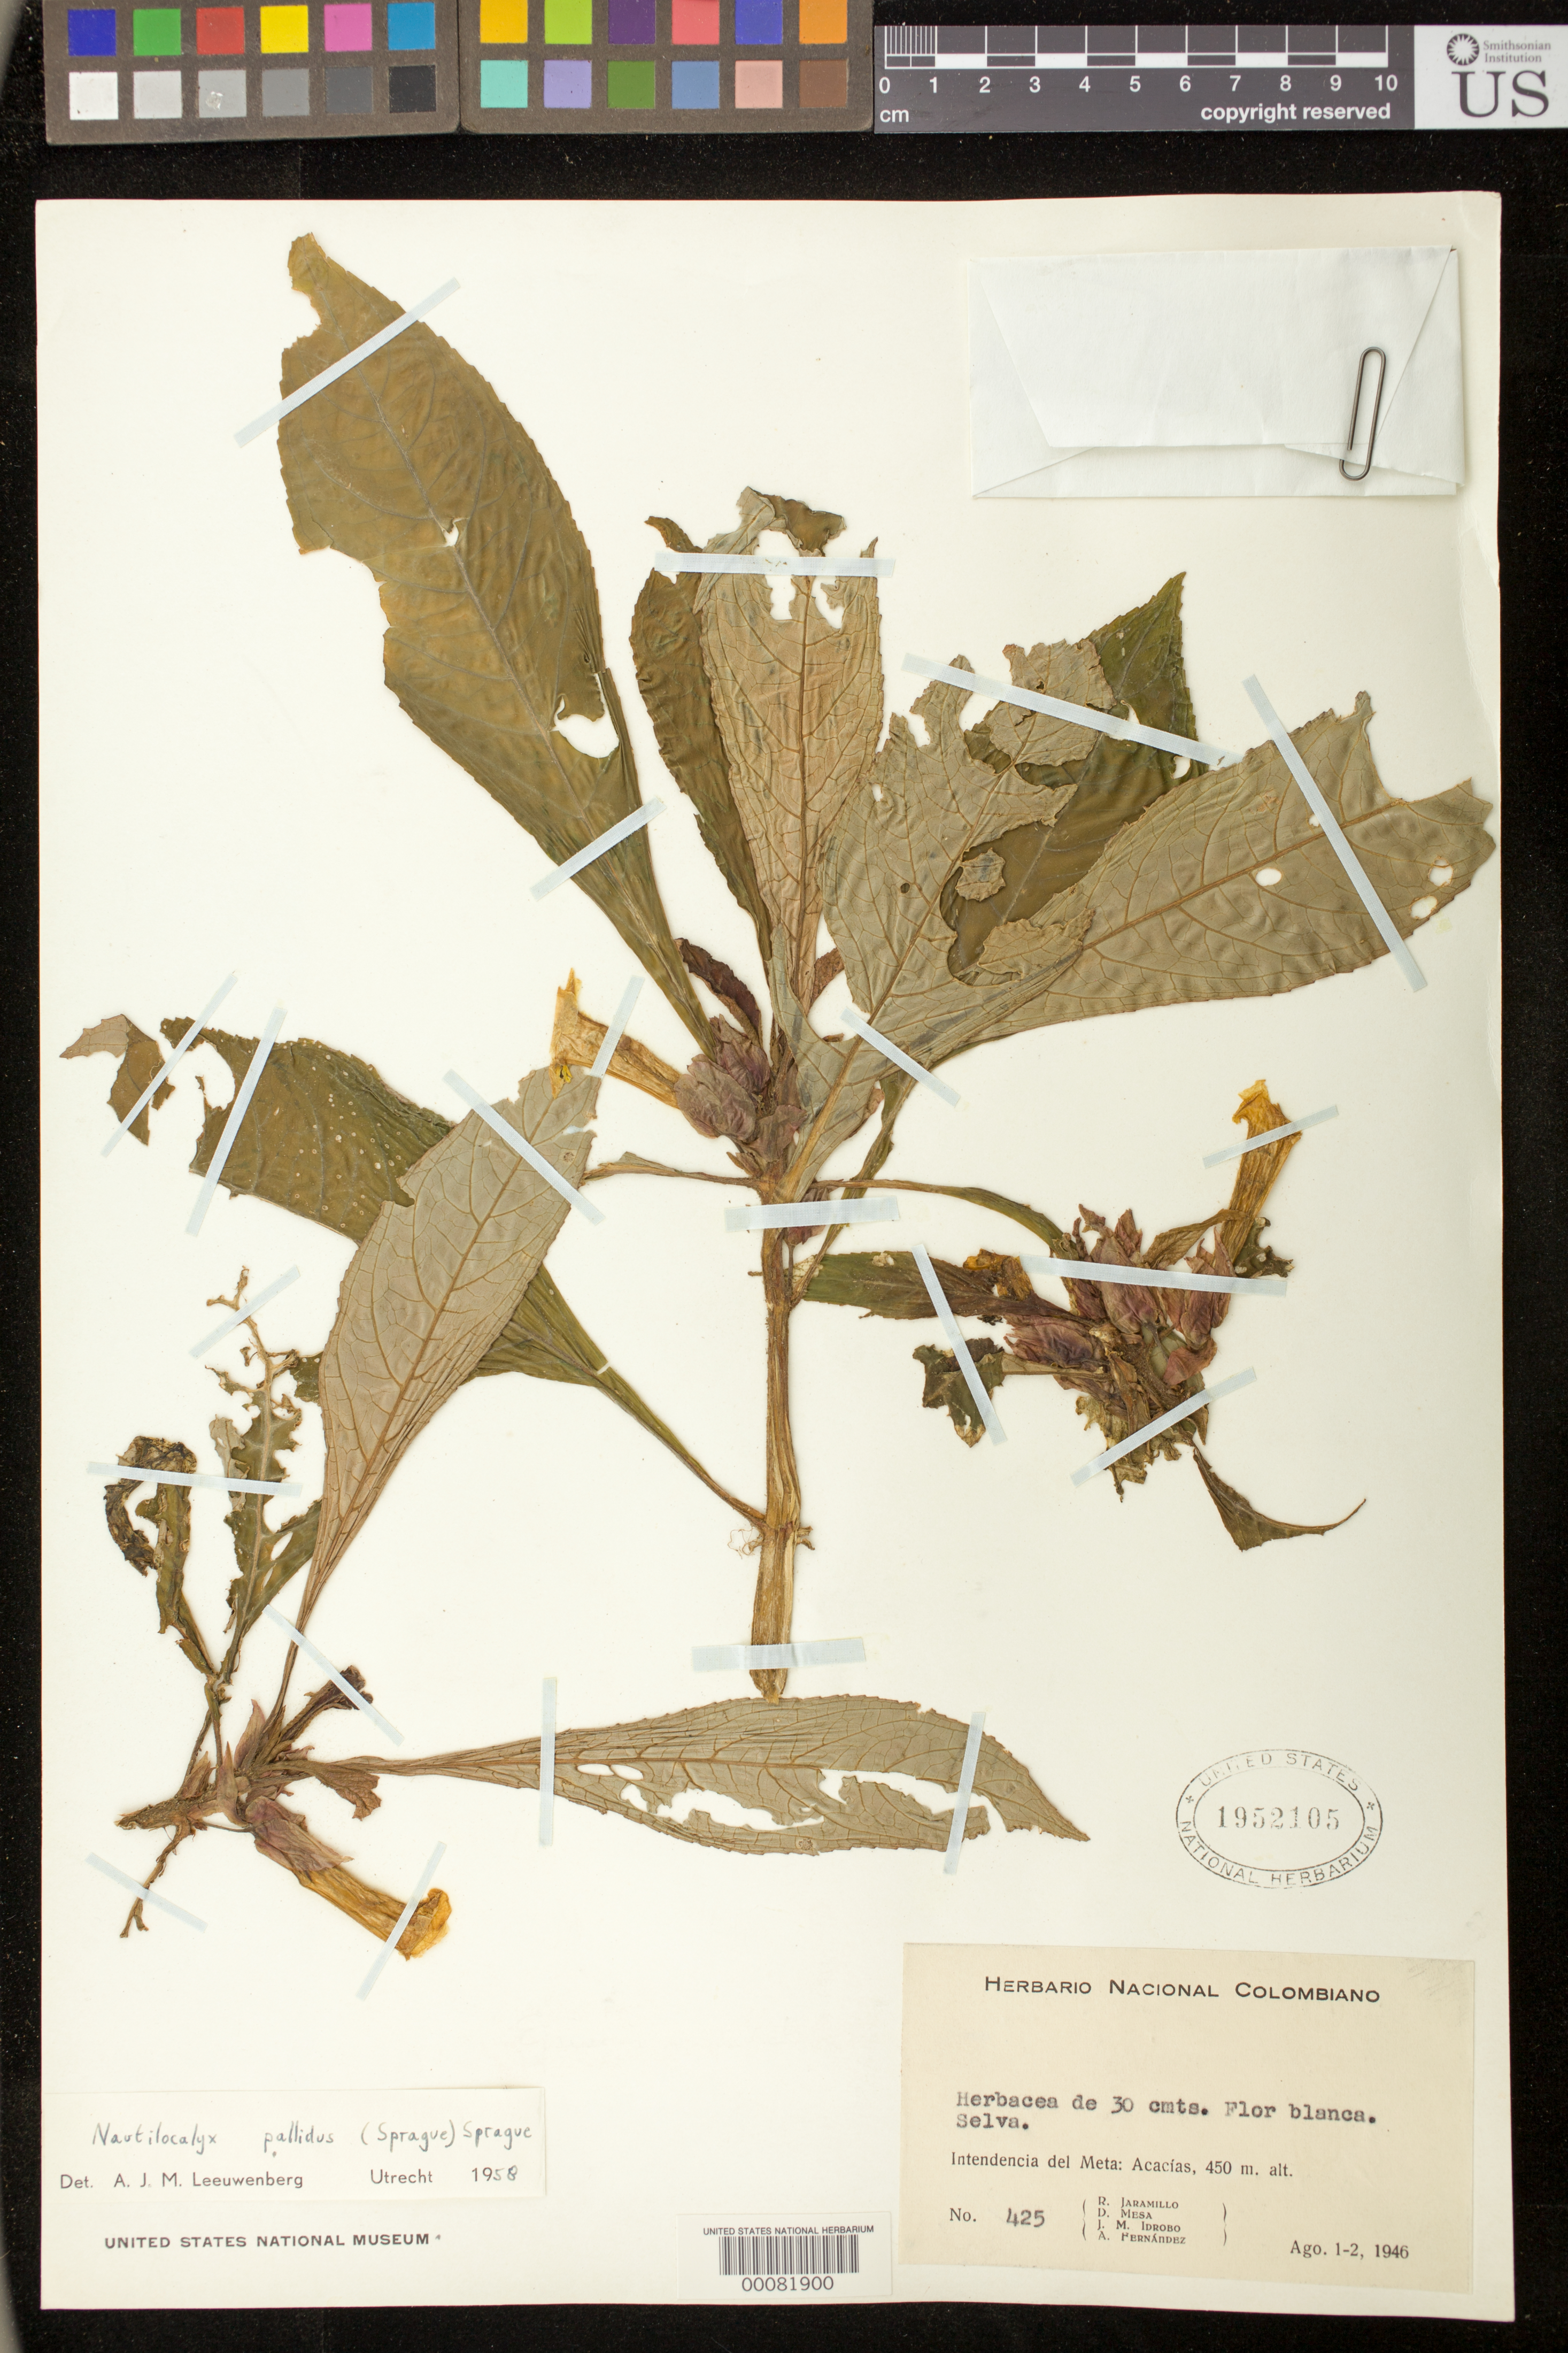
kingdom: Plantae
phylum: Tracheophyta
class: Magnoliopsida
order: Lamiales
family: Gesneriaceae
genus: Nautilocalyx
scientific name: Nautilocalyx pallidus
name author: (Sprague) C. Sprague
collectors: R. Jaramillo M. & et al.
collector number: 425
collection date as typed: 1-2 Aug 1946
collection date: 1946-08-01/1946-08-02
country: Colombia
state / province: Meta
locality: Acacias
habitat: Forest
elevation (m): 450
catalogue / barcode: US 1952105